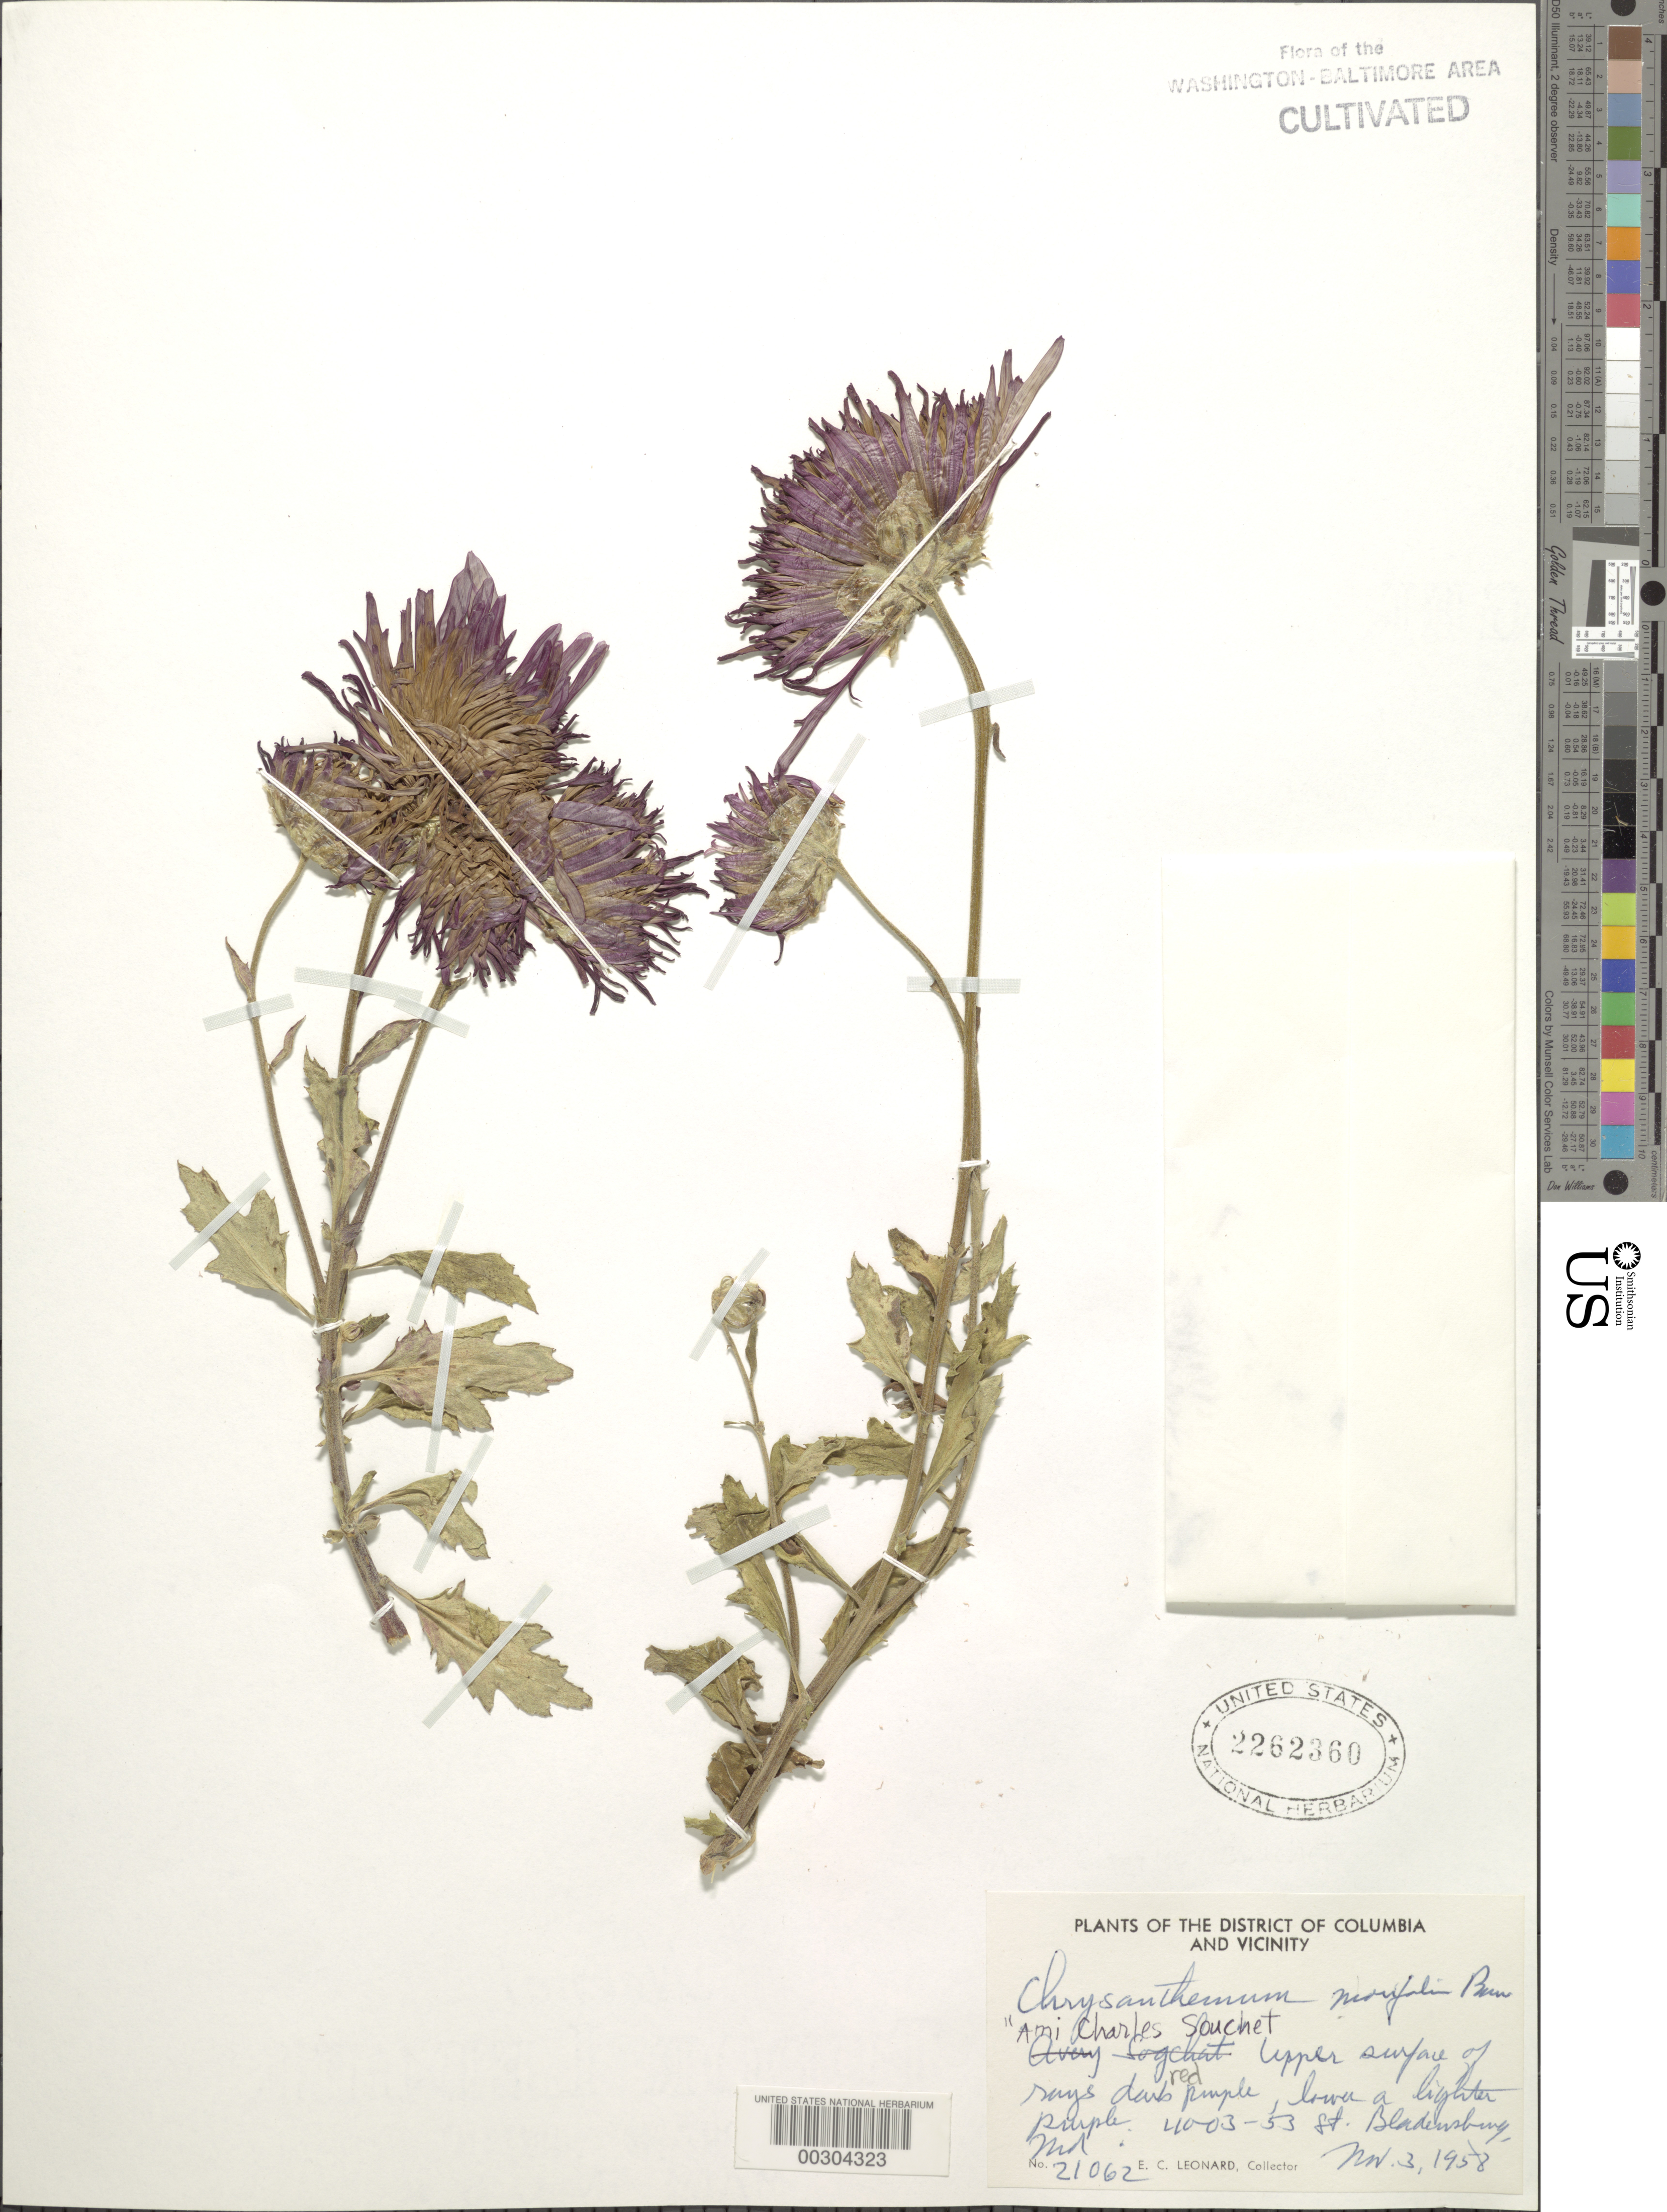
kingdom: Plantae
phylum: Tracheophyta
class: Magnoliopsida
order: Asterales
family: Asteraceae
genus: Chrysanthemum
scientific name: Chrysanthemum morifolium 'Ami Charles Souchet'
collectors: E. C. Leonard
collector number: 21062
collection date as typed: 03 Nov 1958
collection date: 1958-11-03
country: United States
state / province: Maryland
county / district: Prince George's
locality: Bladensburg, 4003 53 St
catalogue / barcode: US 2262360